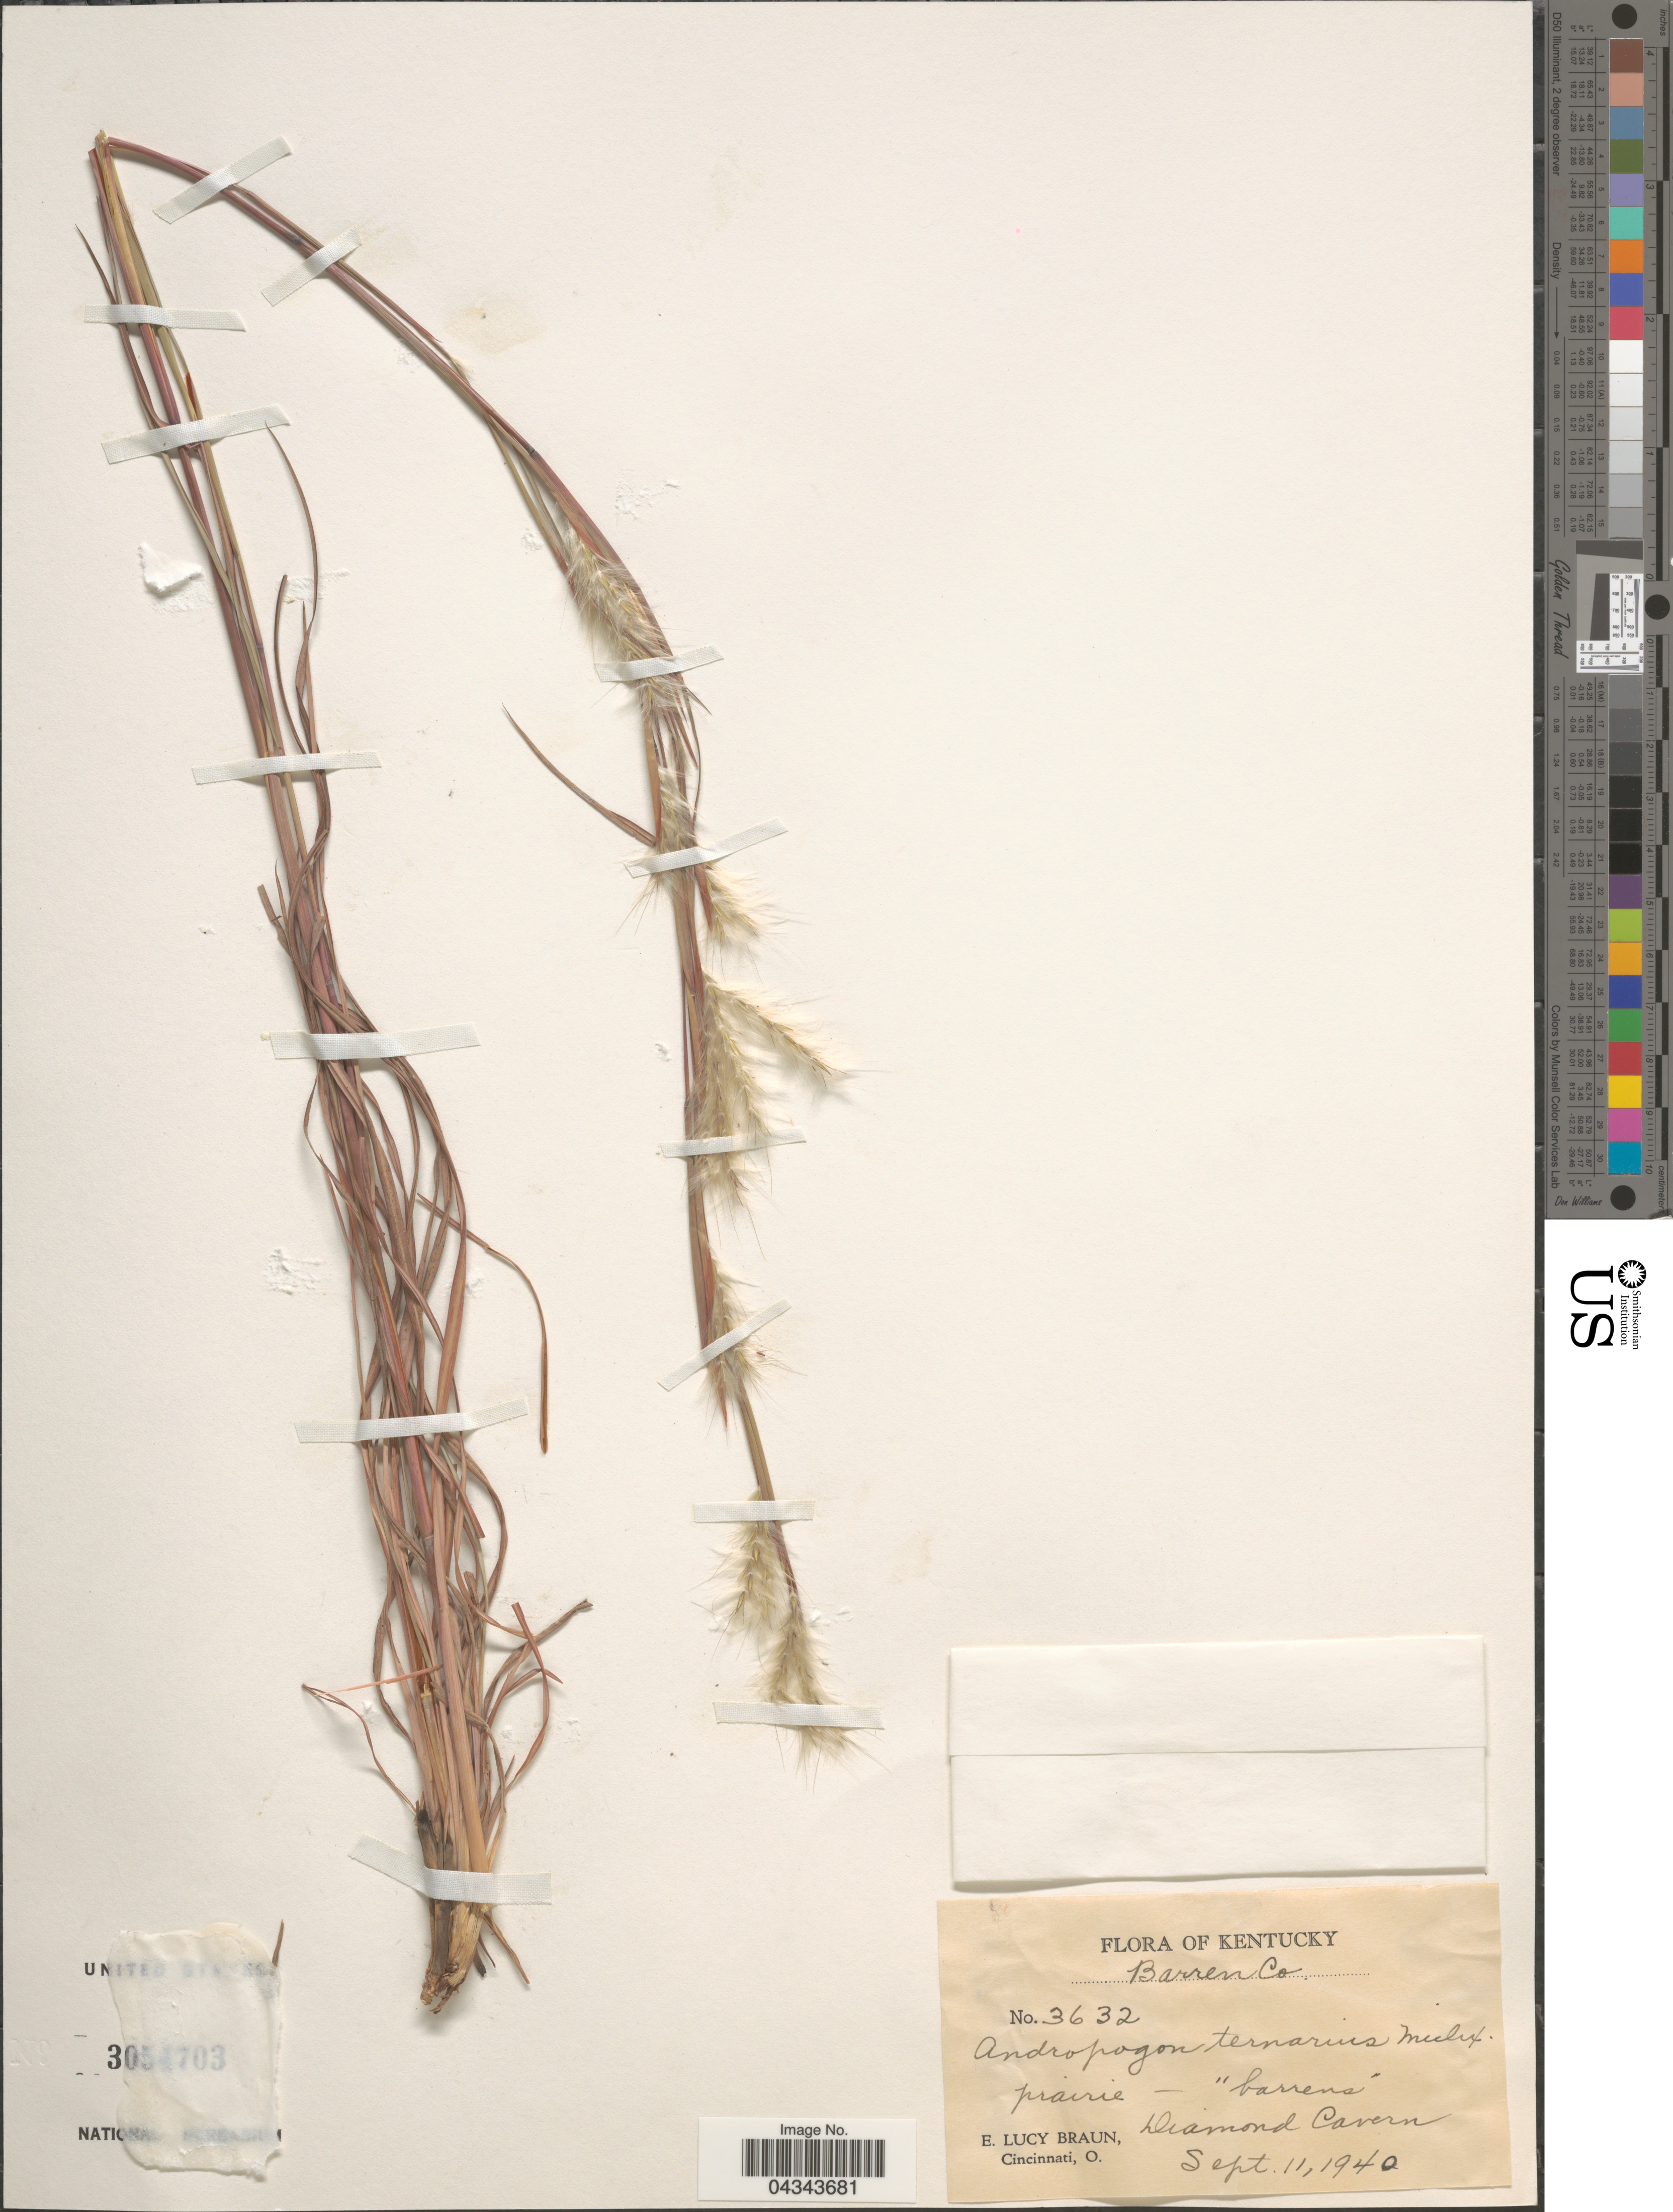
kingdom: Plantae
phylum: Tracheophyta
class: Liliopsida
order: Poales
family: Poaceae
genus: Andropogon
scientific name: Andropogon ternarius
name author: Michx.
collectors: E. L. Braun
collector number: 3632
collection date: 1940-09-11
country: United States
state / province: Kentucky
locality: Barren Co. Diamond Cavern.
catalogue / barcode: US 3054703